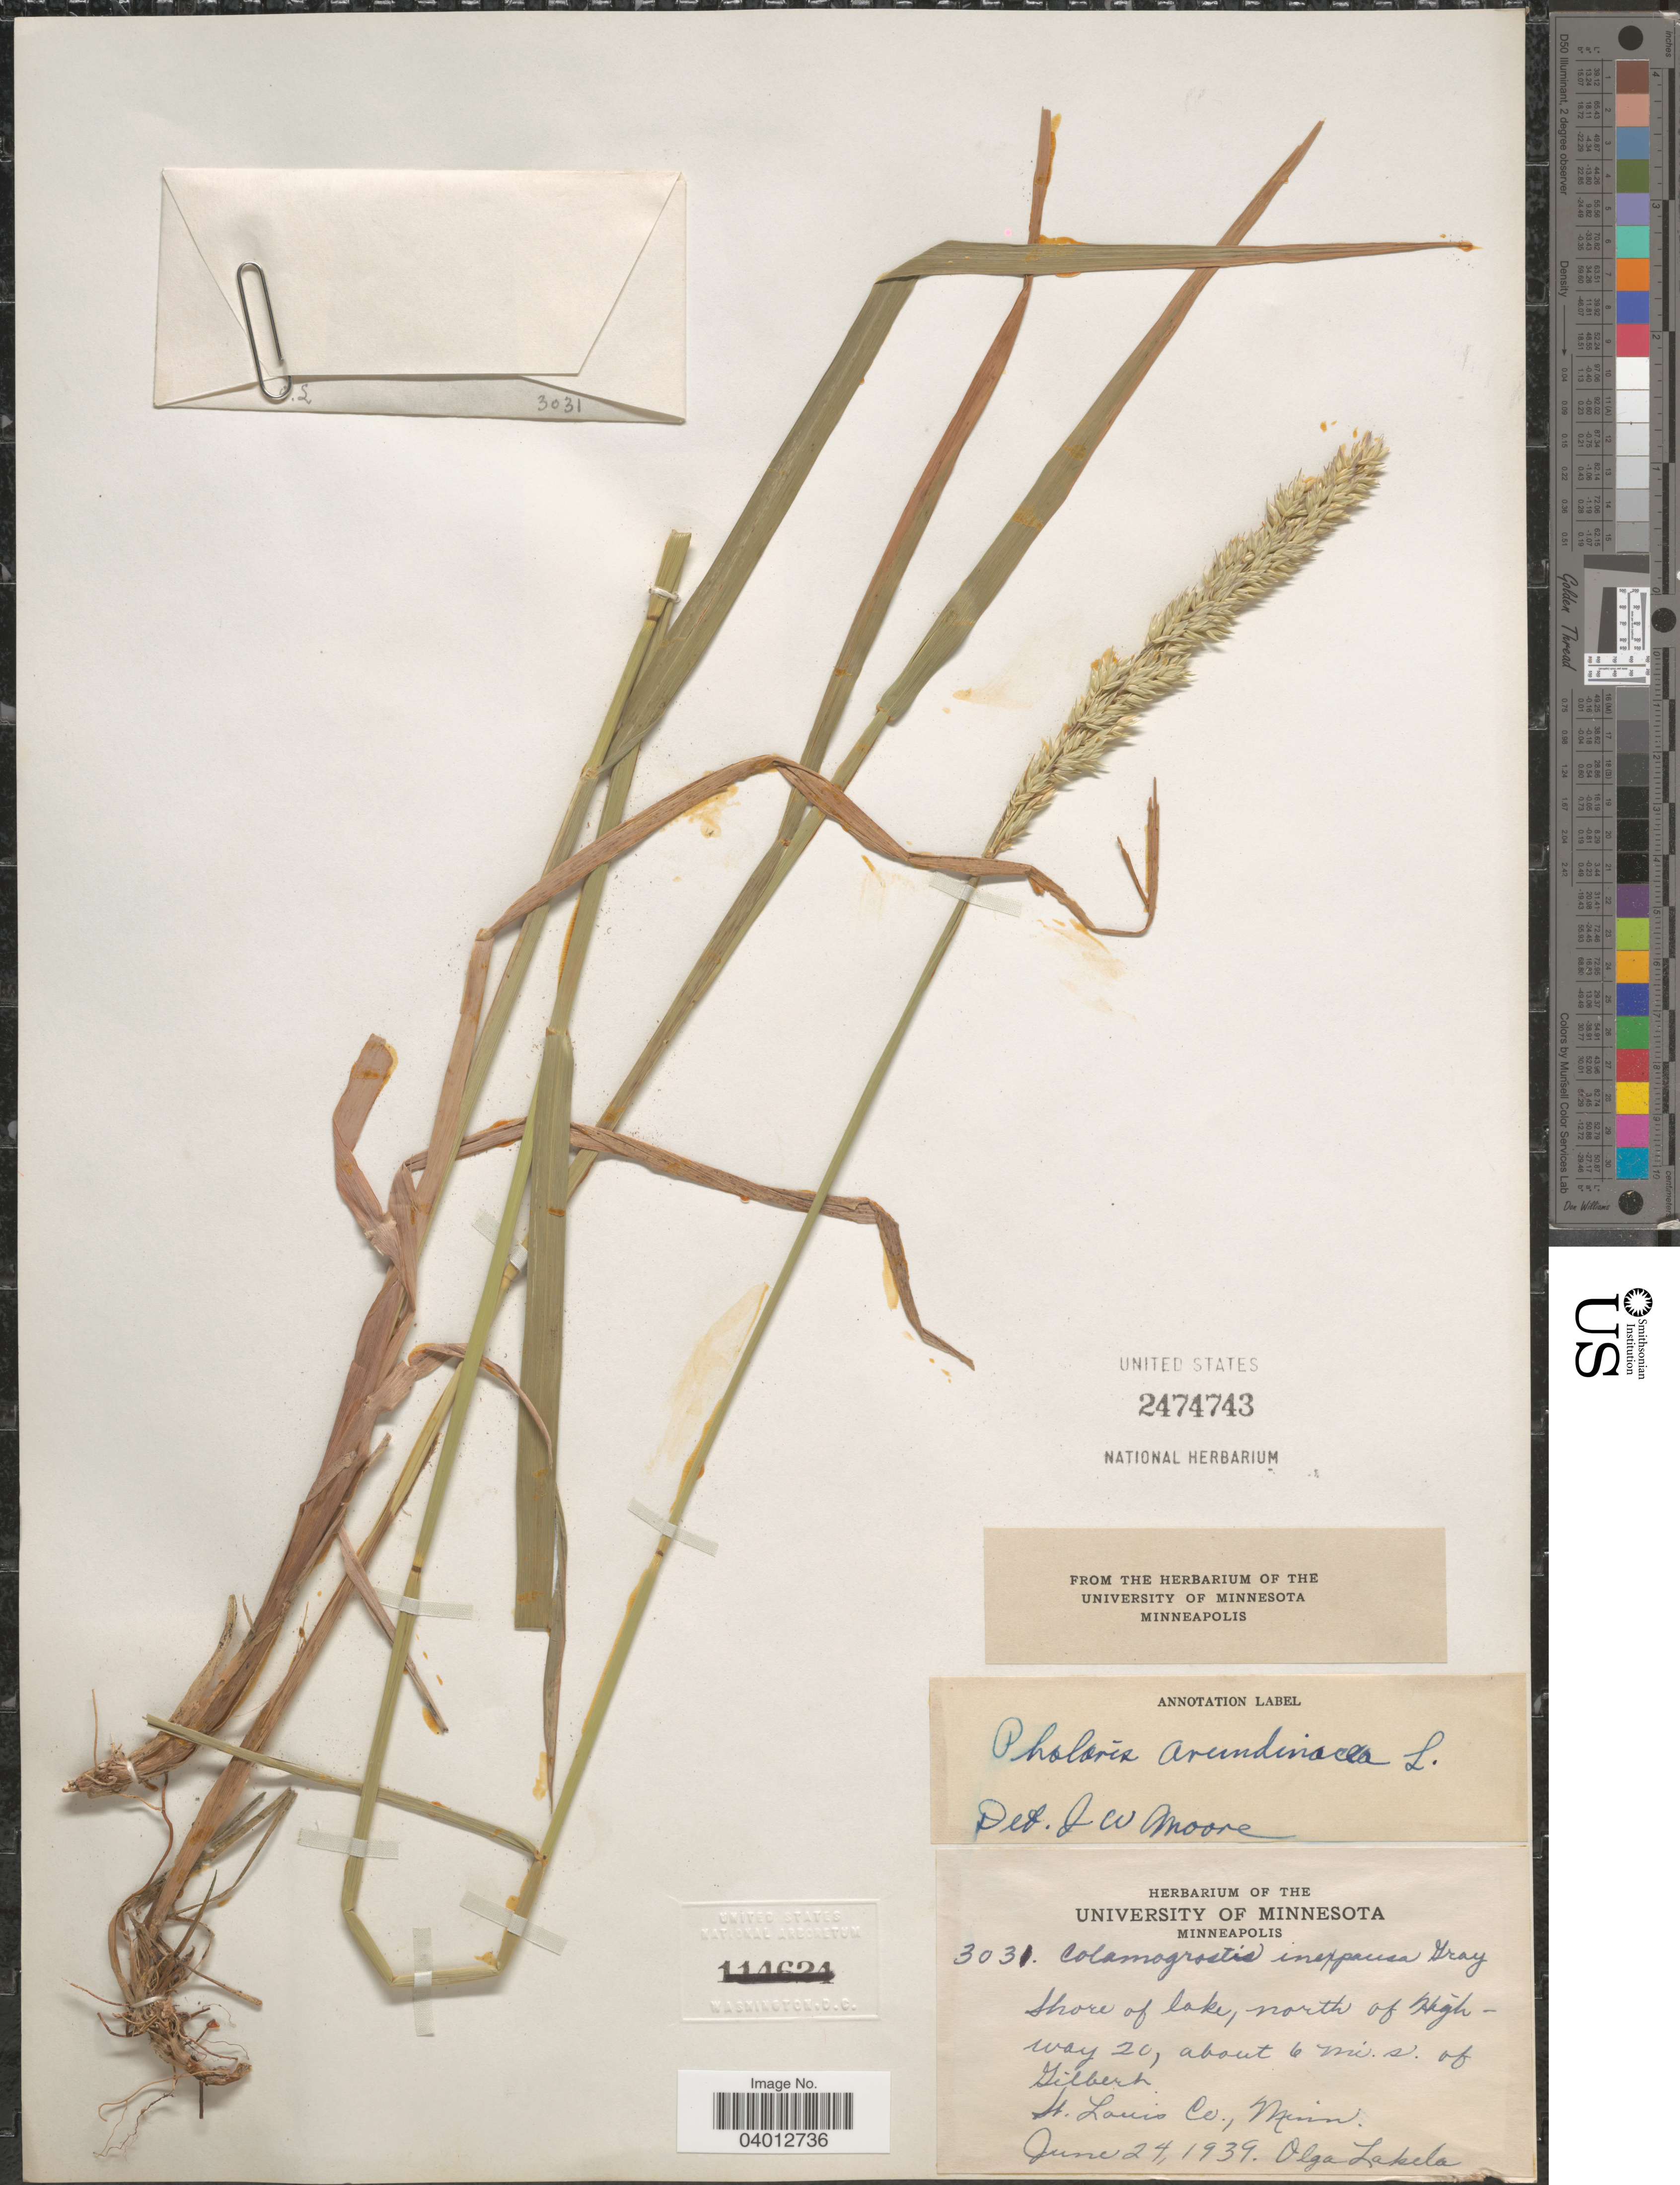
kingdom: Plantae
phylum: Tracheophyta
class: Liliopsida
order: Poales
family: Poaceae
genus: Phalaris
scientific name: Phalaris arundinacea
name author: L.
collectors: O. K. Lakela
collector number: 3031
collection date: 1939-06-24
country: United States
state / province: Minnesota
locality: Shore of lake, north of Highway 20, about 6 mi. s. of Gilbert. St. Louis Co.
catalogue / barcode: US 2474743